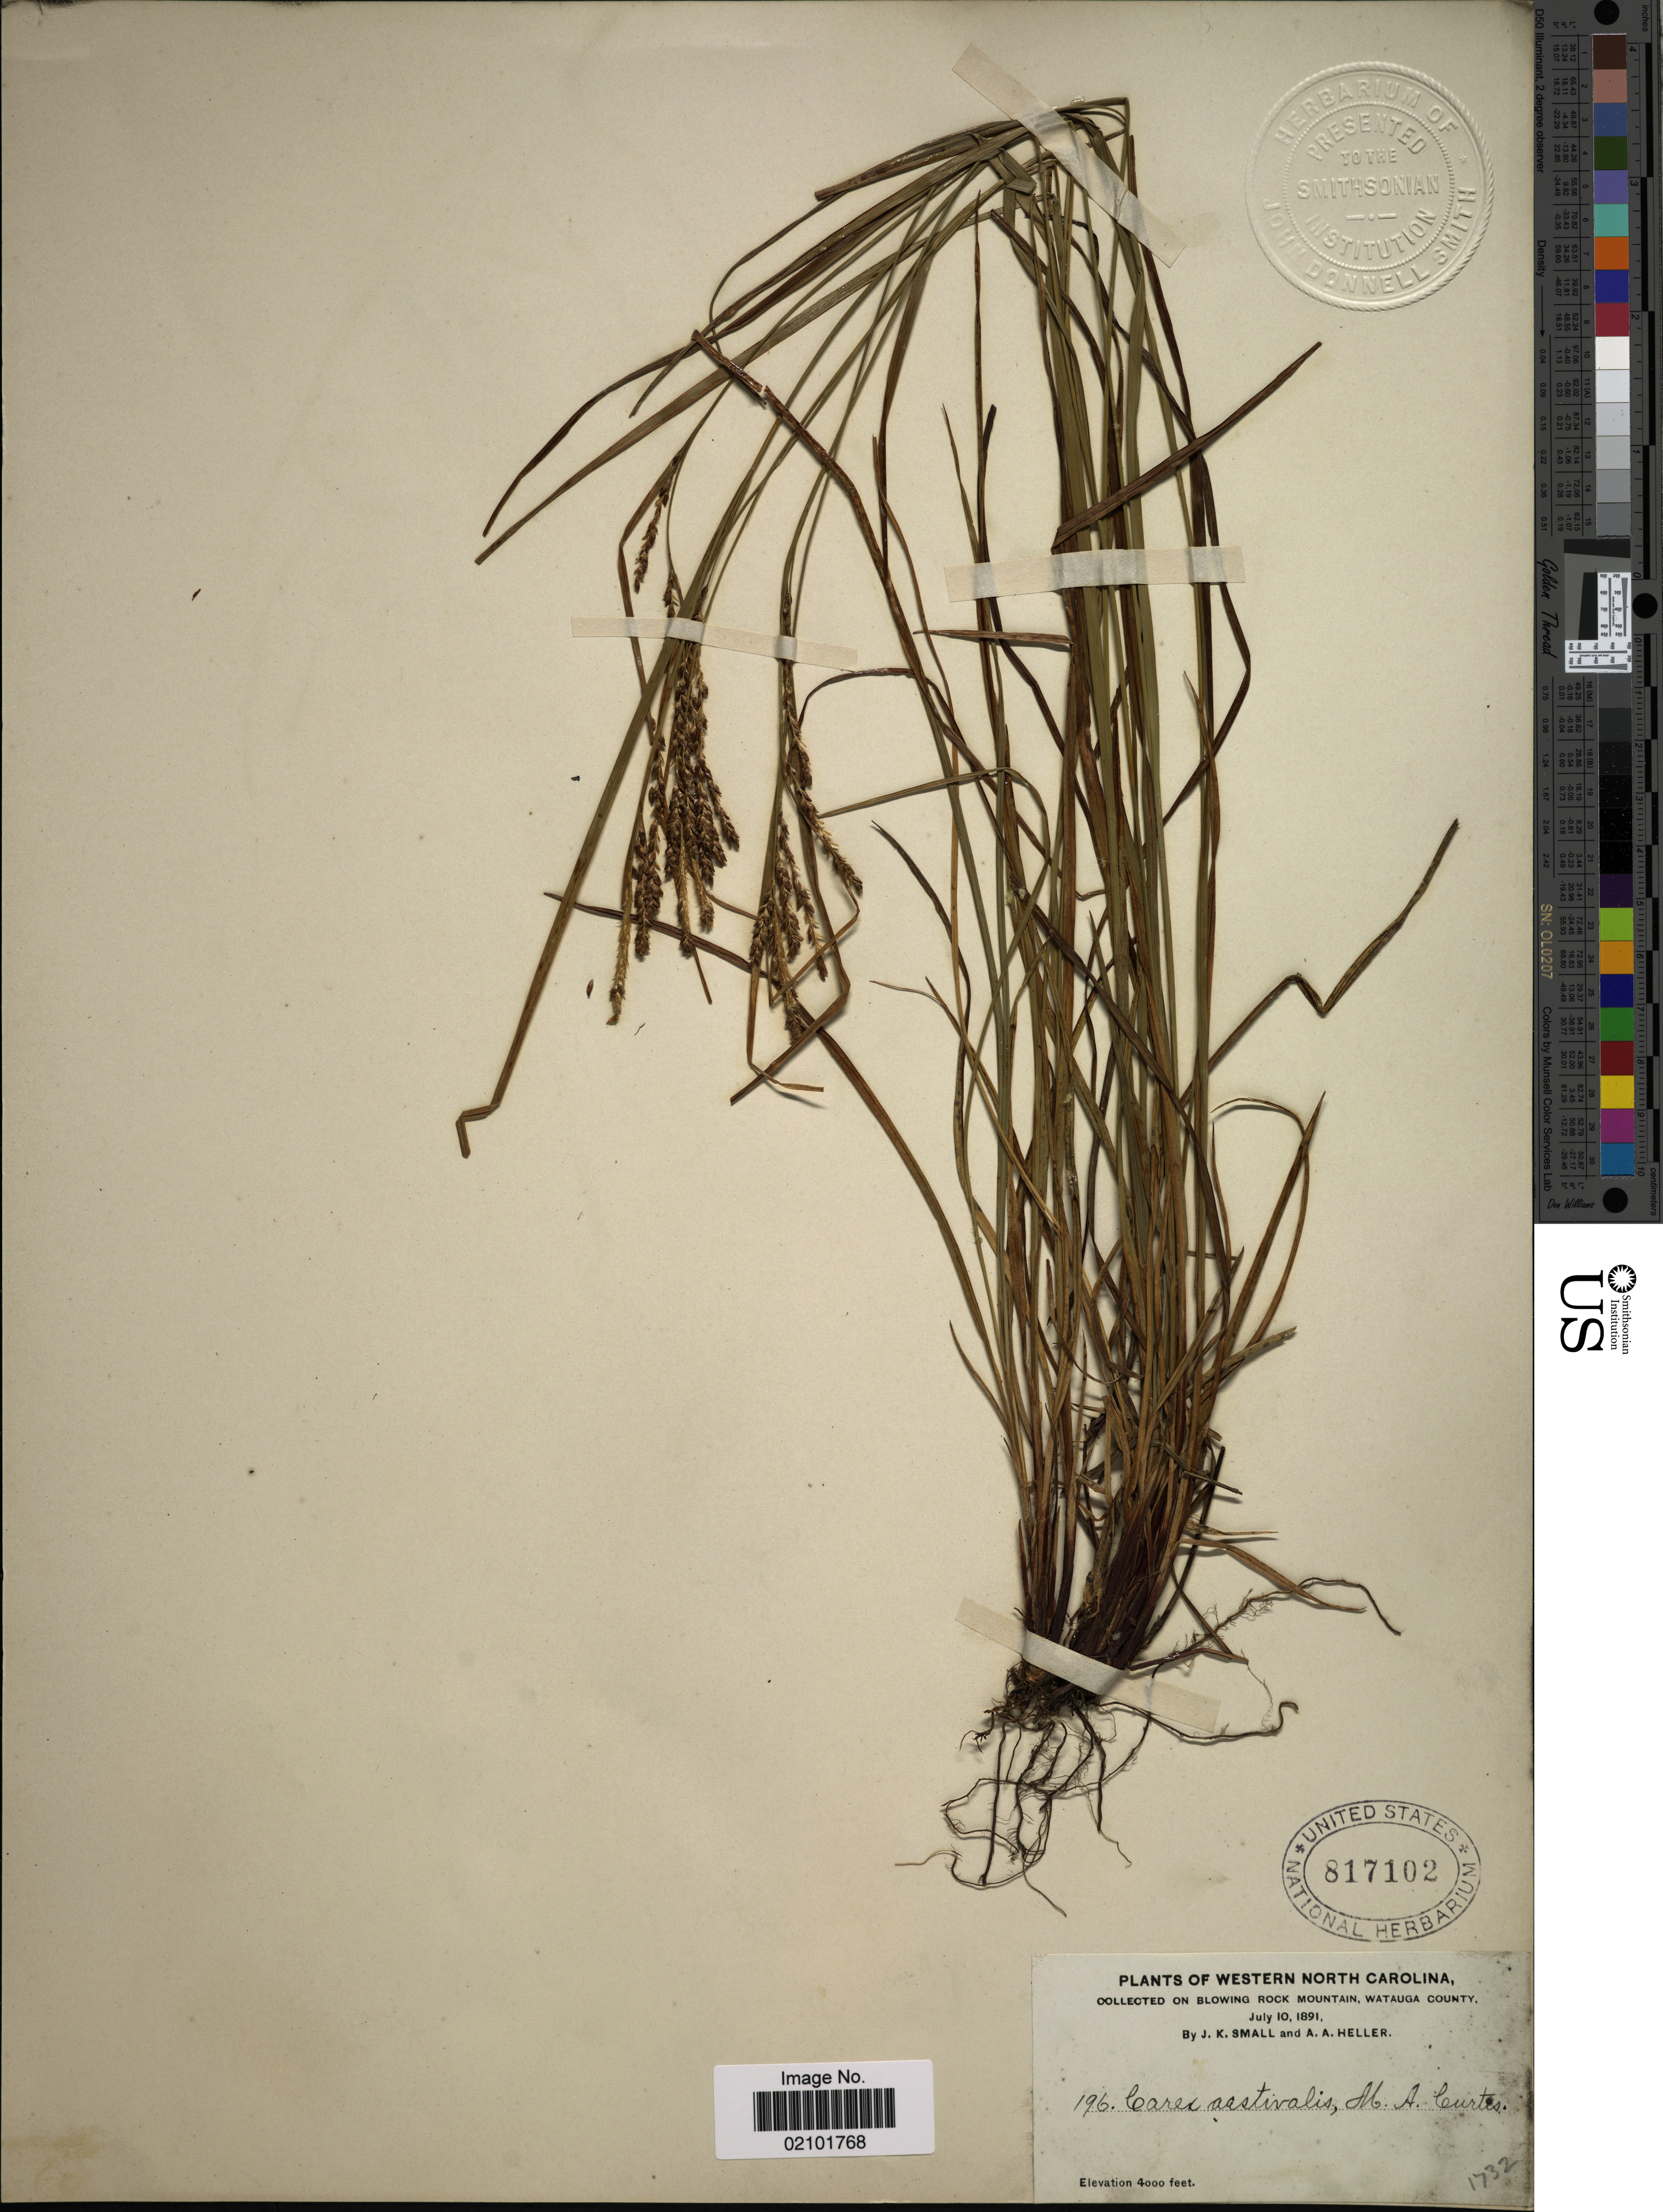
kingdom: Plantae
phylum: Tracheophyta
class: Liliopsida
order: Poales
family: Cyperaceae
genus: Carex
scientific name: Carex aestivalis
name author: M.A. Curtis ex A. Gray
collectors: J. K. Small & A. A. Heller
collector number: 196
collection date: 1891-07-10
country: United States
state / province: North Carolina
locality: Western North Carolina. Blowing Rock Mountain, Watauga County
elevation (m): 1219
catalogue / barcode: US 817102